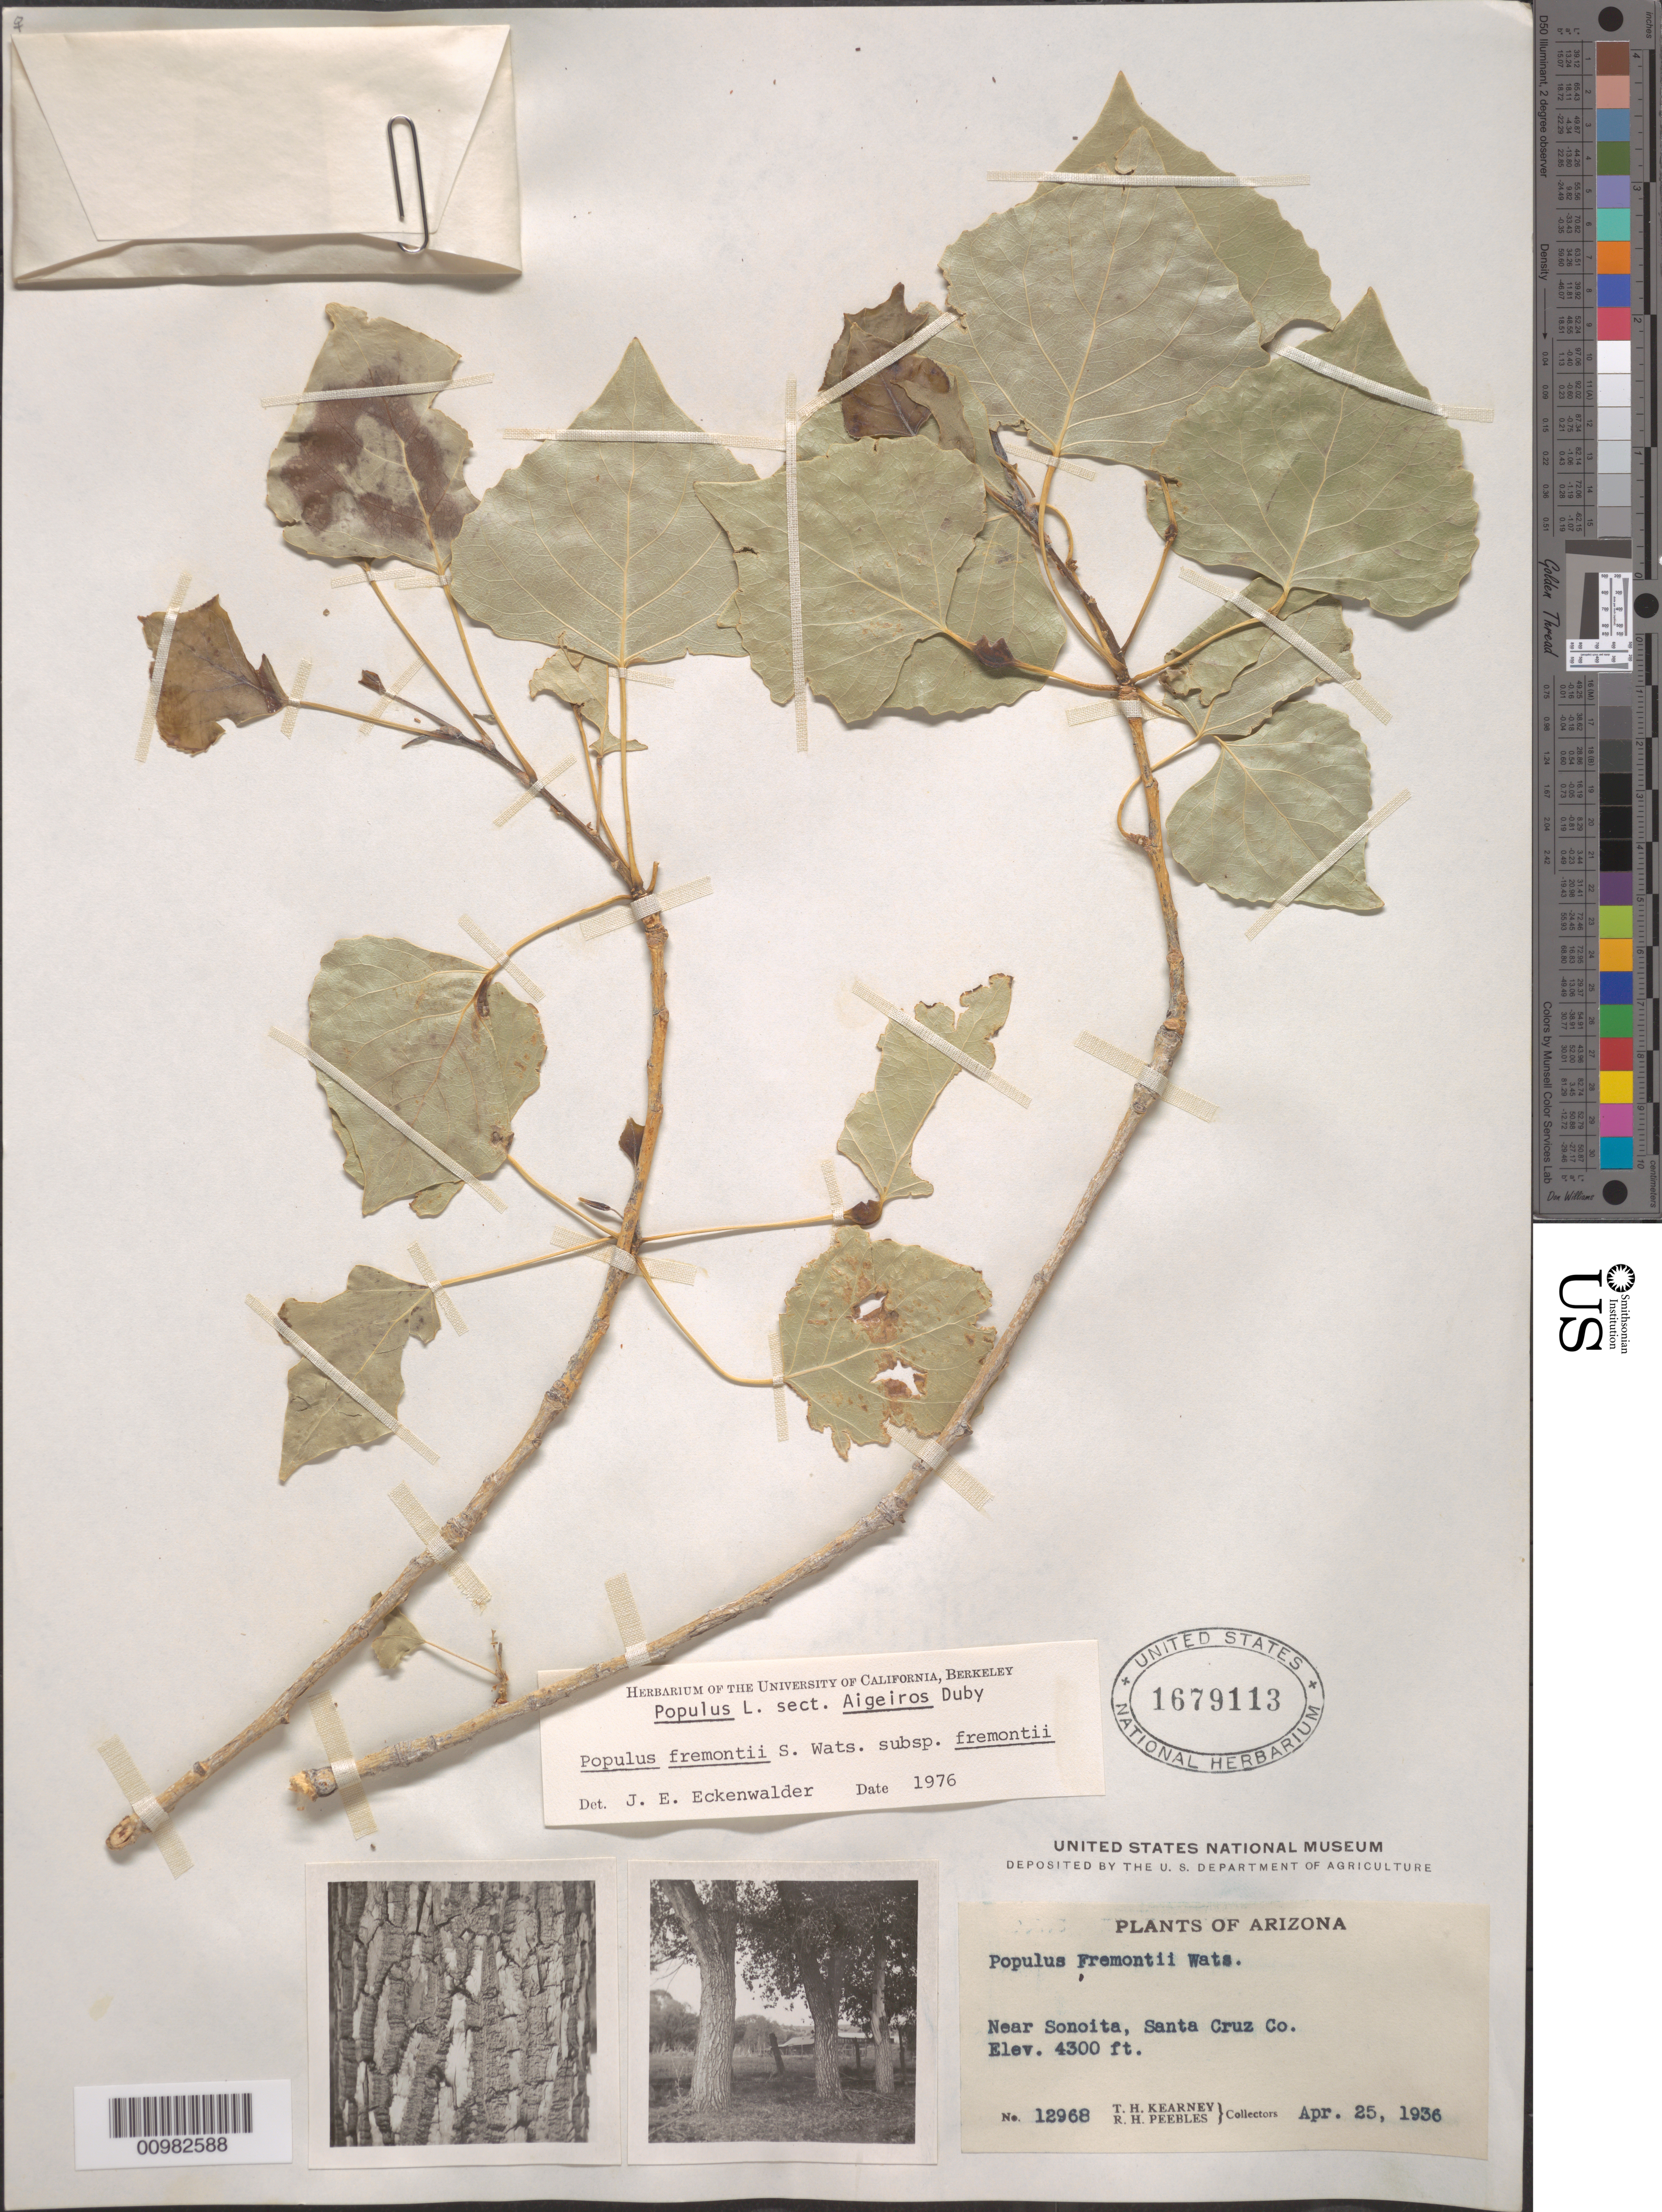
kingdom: Plantae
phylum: Tracheophyta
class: Magnoliopsida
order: Malpighiales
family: Salicaceae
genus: Populus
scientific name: Populus fremontii subsp. fremontii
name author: S. Watson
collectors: T. H. Kearney & R. H. Peebles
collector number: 12968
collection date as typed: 25 Apr 1936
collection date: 1936-04-25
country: United States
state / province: Arizona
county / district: Santa Cruz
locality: Near Sonoita.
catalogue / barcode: US 1679113